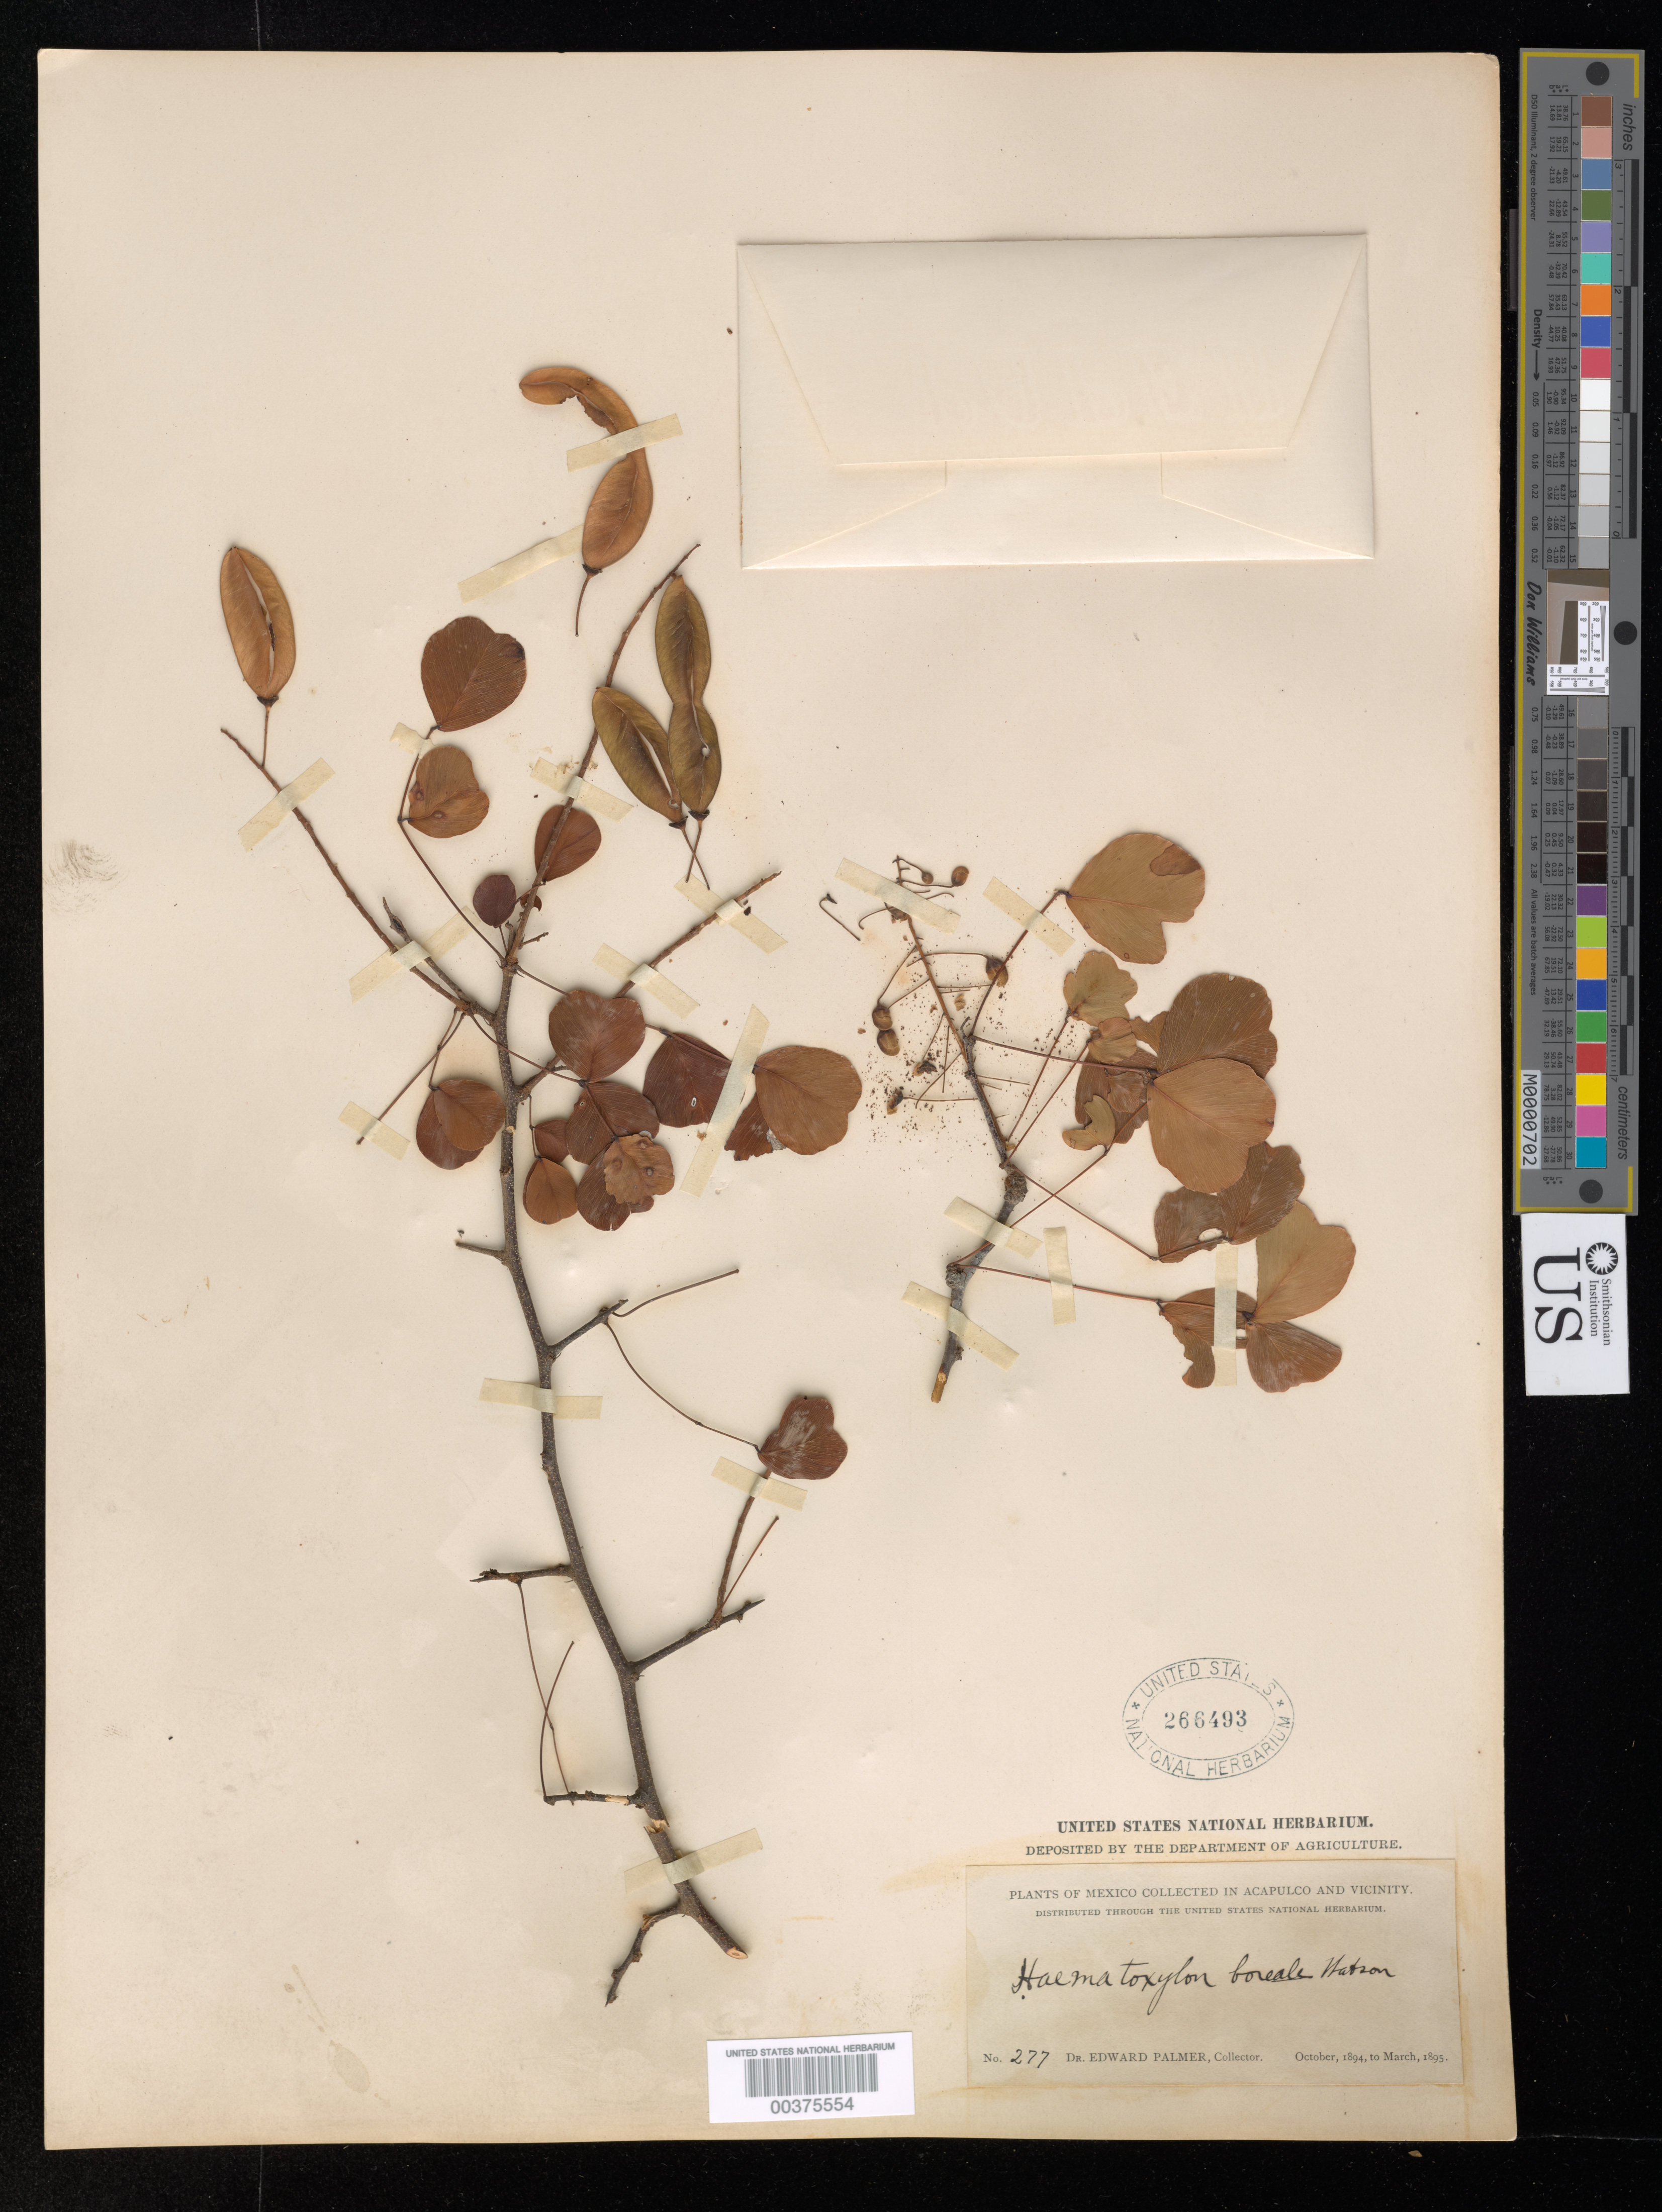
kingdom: Plantae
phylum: Tracheophyta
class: Magnoliopsida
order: Fabales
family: Fabaceae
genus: Haematoxylum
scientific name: Haematoxylum brasiletto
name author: H. Karst.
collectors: E. Palmer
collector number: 277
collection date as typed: Oct 1894 to -- Mar 1895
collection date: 1894-10/1895-03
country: Mexico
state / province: Guerrero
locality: Acapulco and vicinity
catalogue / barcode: US 266493